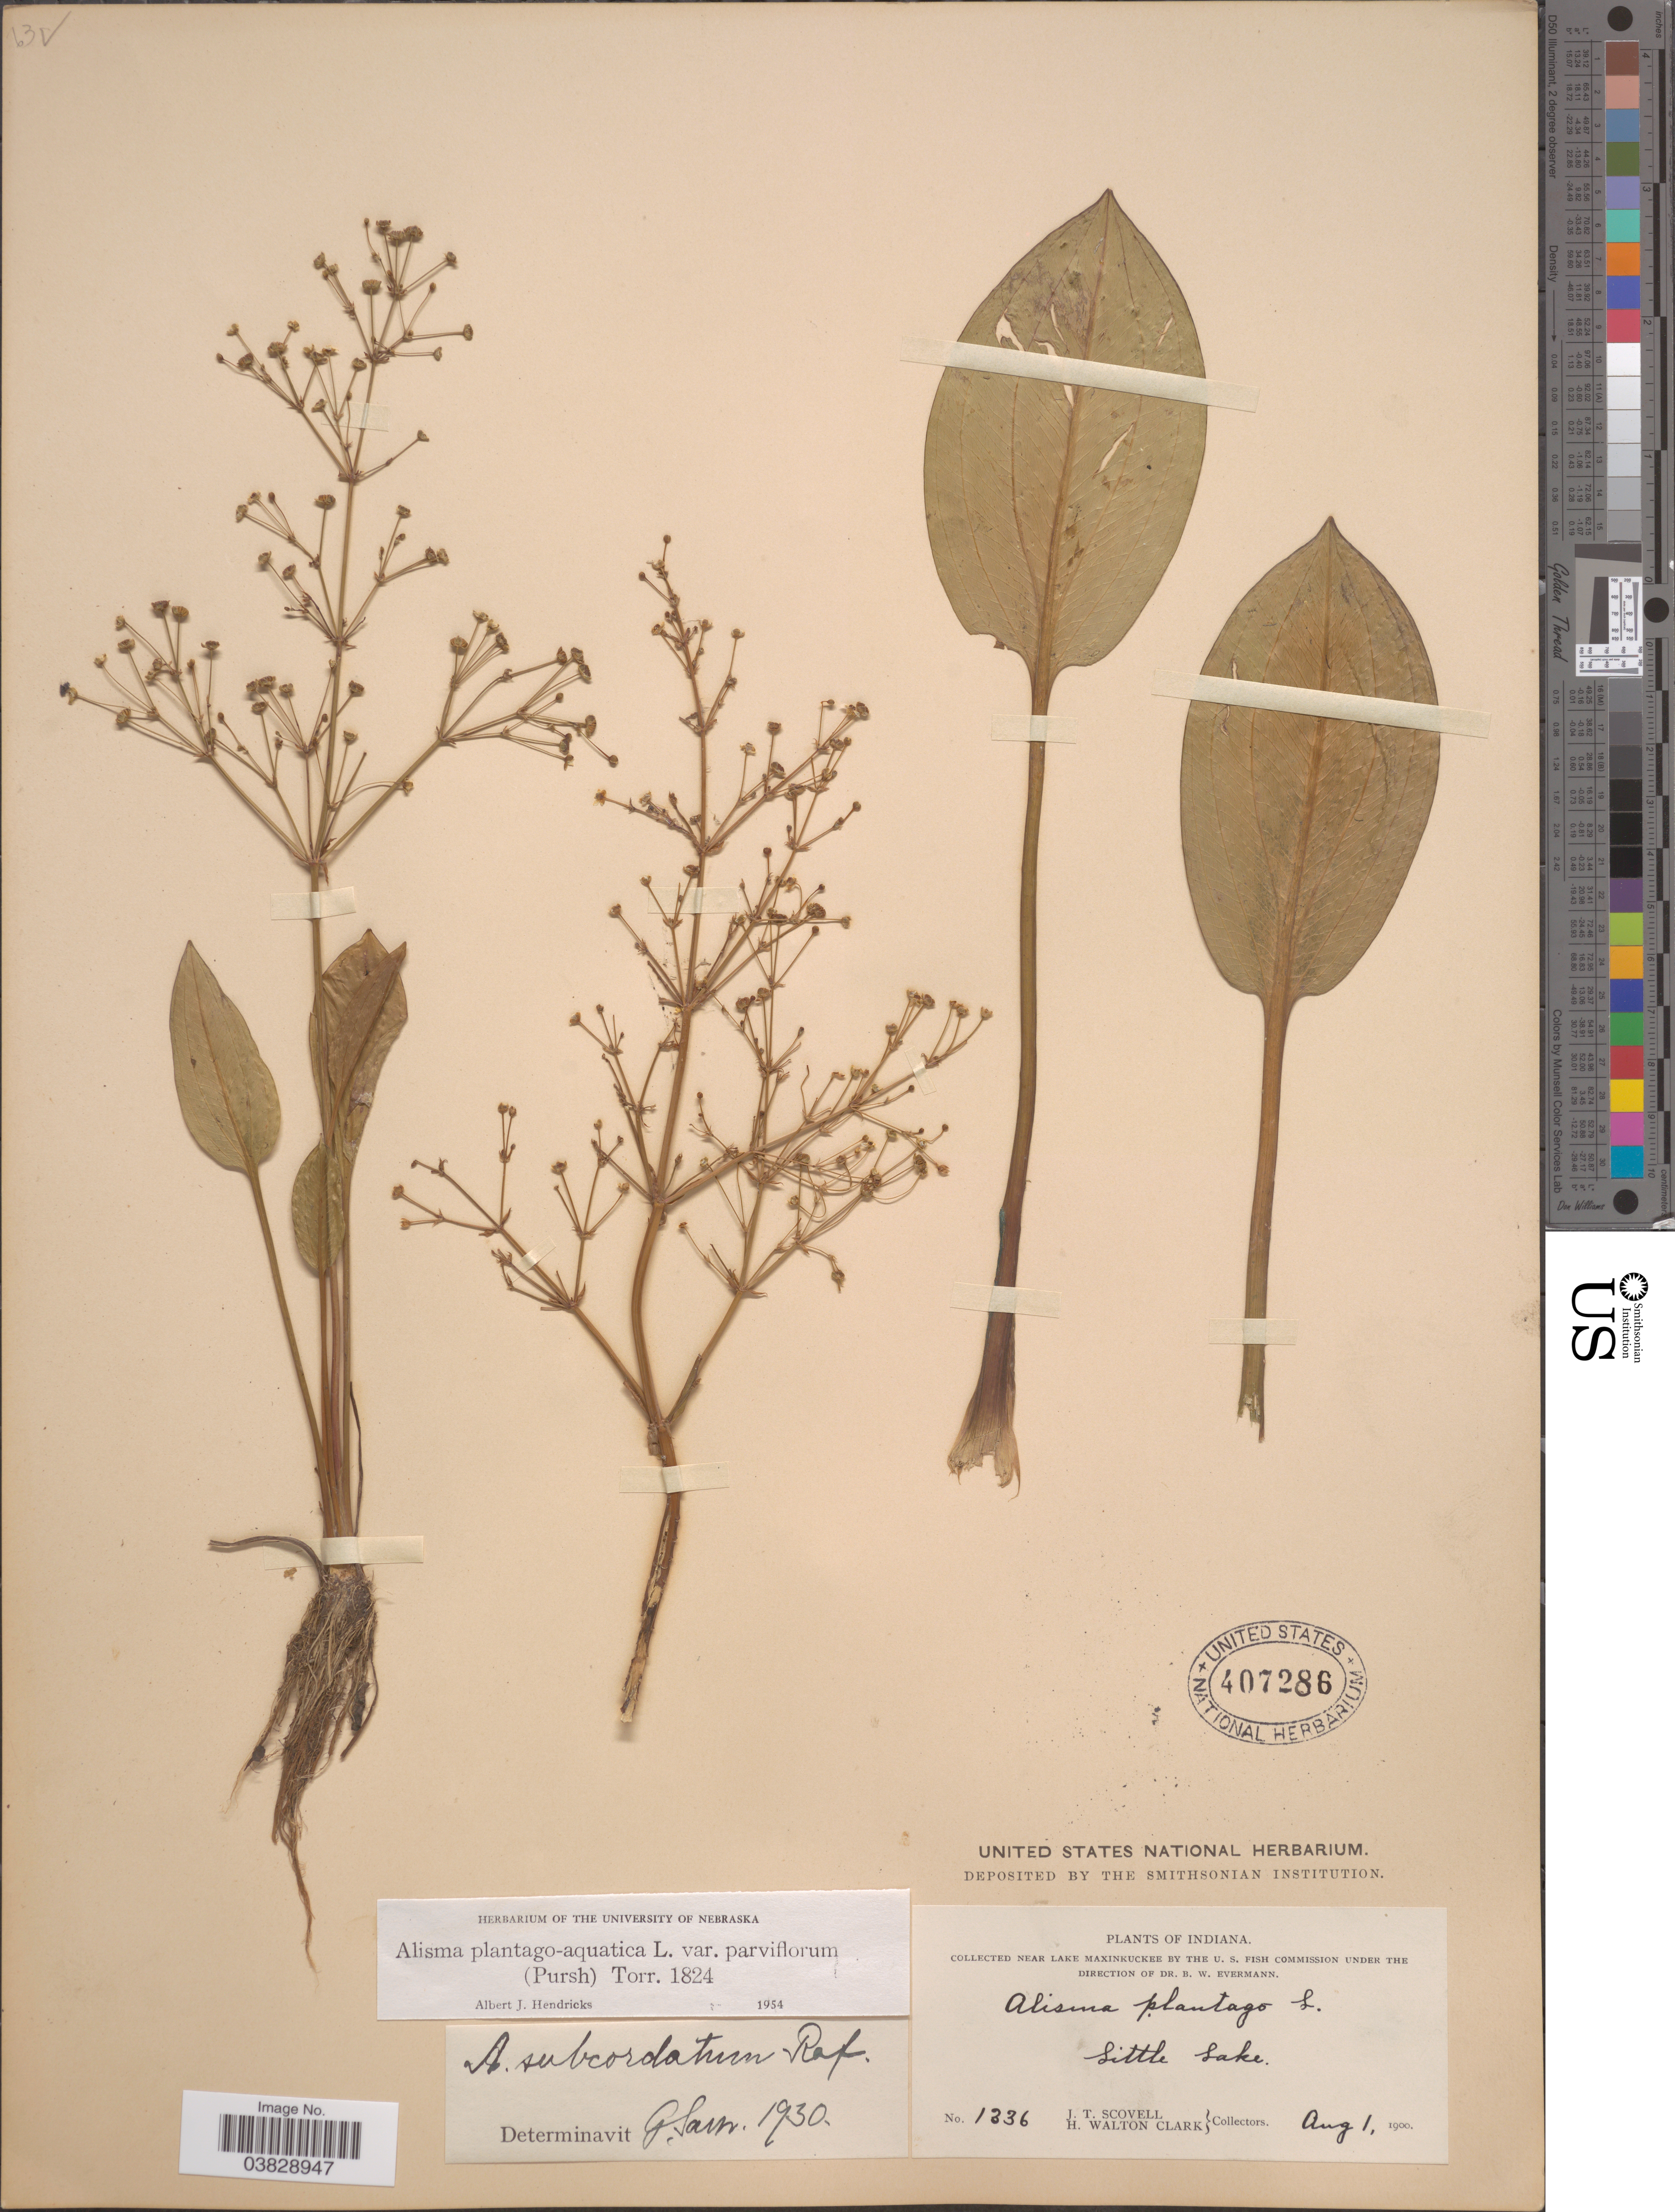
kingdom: Plantae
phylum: Tracheophyta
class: Liliopsida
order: Alismatales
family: Alismataceae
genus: Alisma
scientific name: Alisma plantago-aquatica var. parviflorum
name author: (Pursh) Torr.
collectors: J. T. Scovell & H. W. Clark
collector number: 1336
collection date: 1900-08-01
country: United States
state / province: Indiana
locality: Near Lake Maxinkuckee. Little Lake.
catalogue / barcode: US 407286